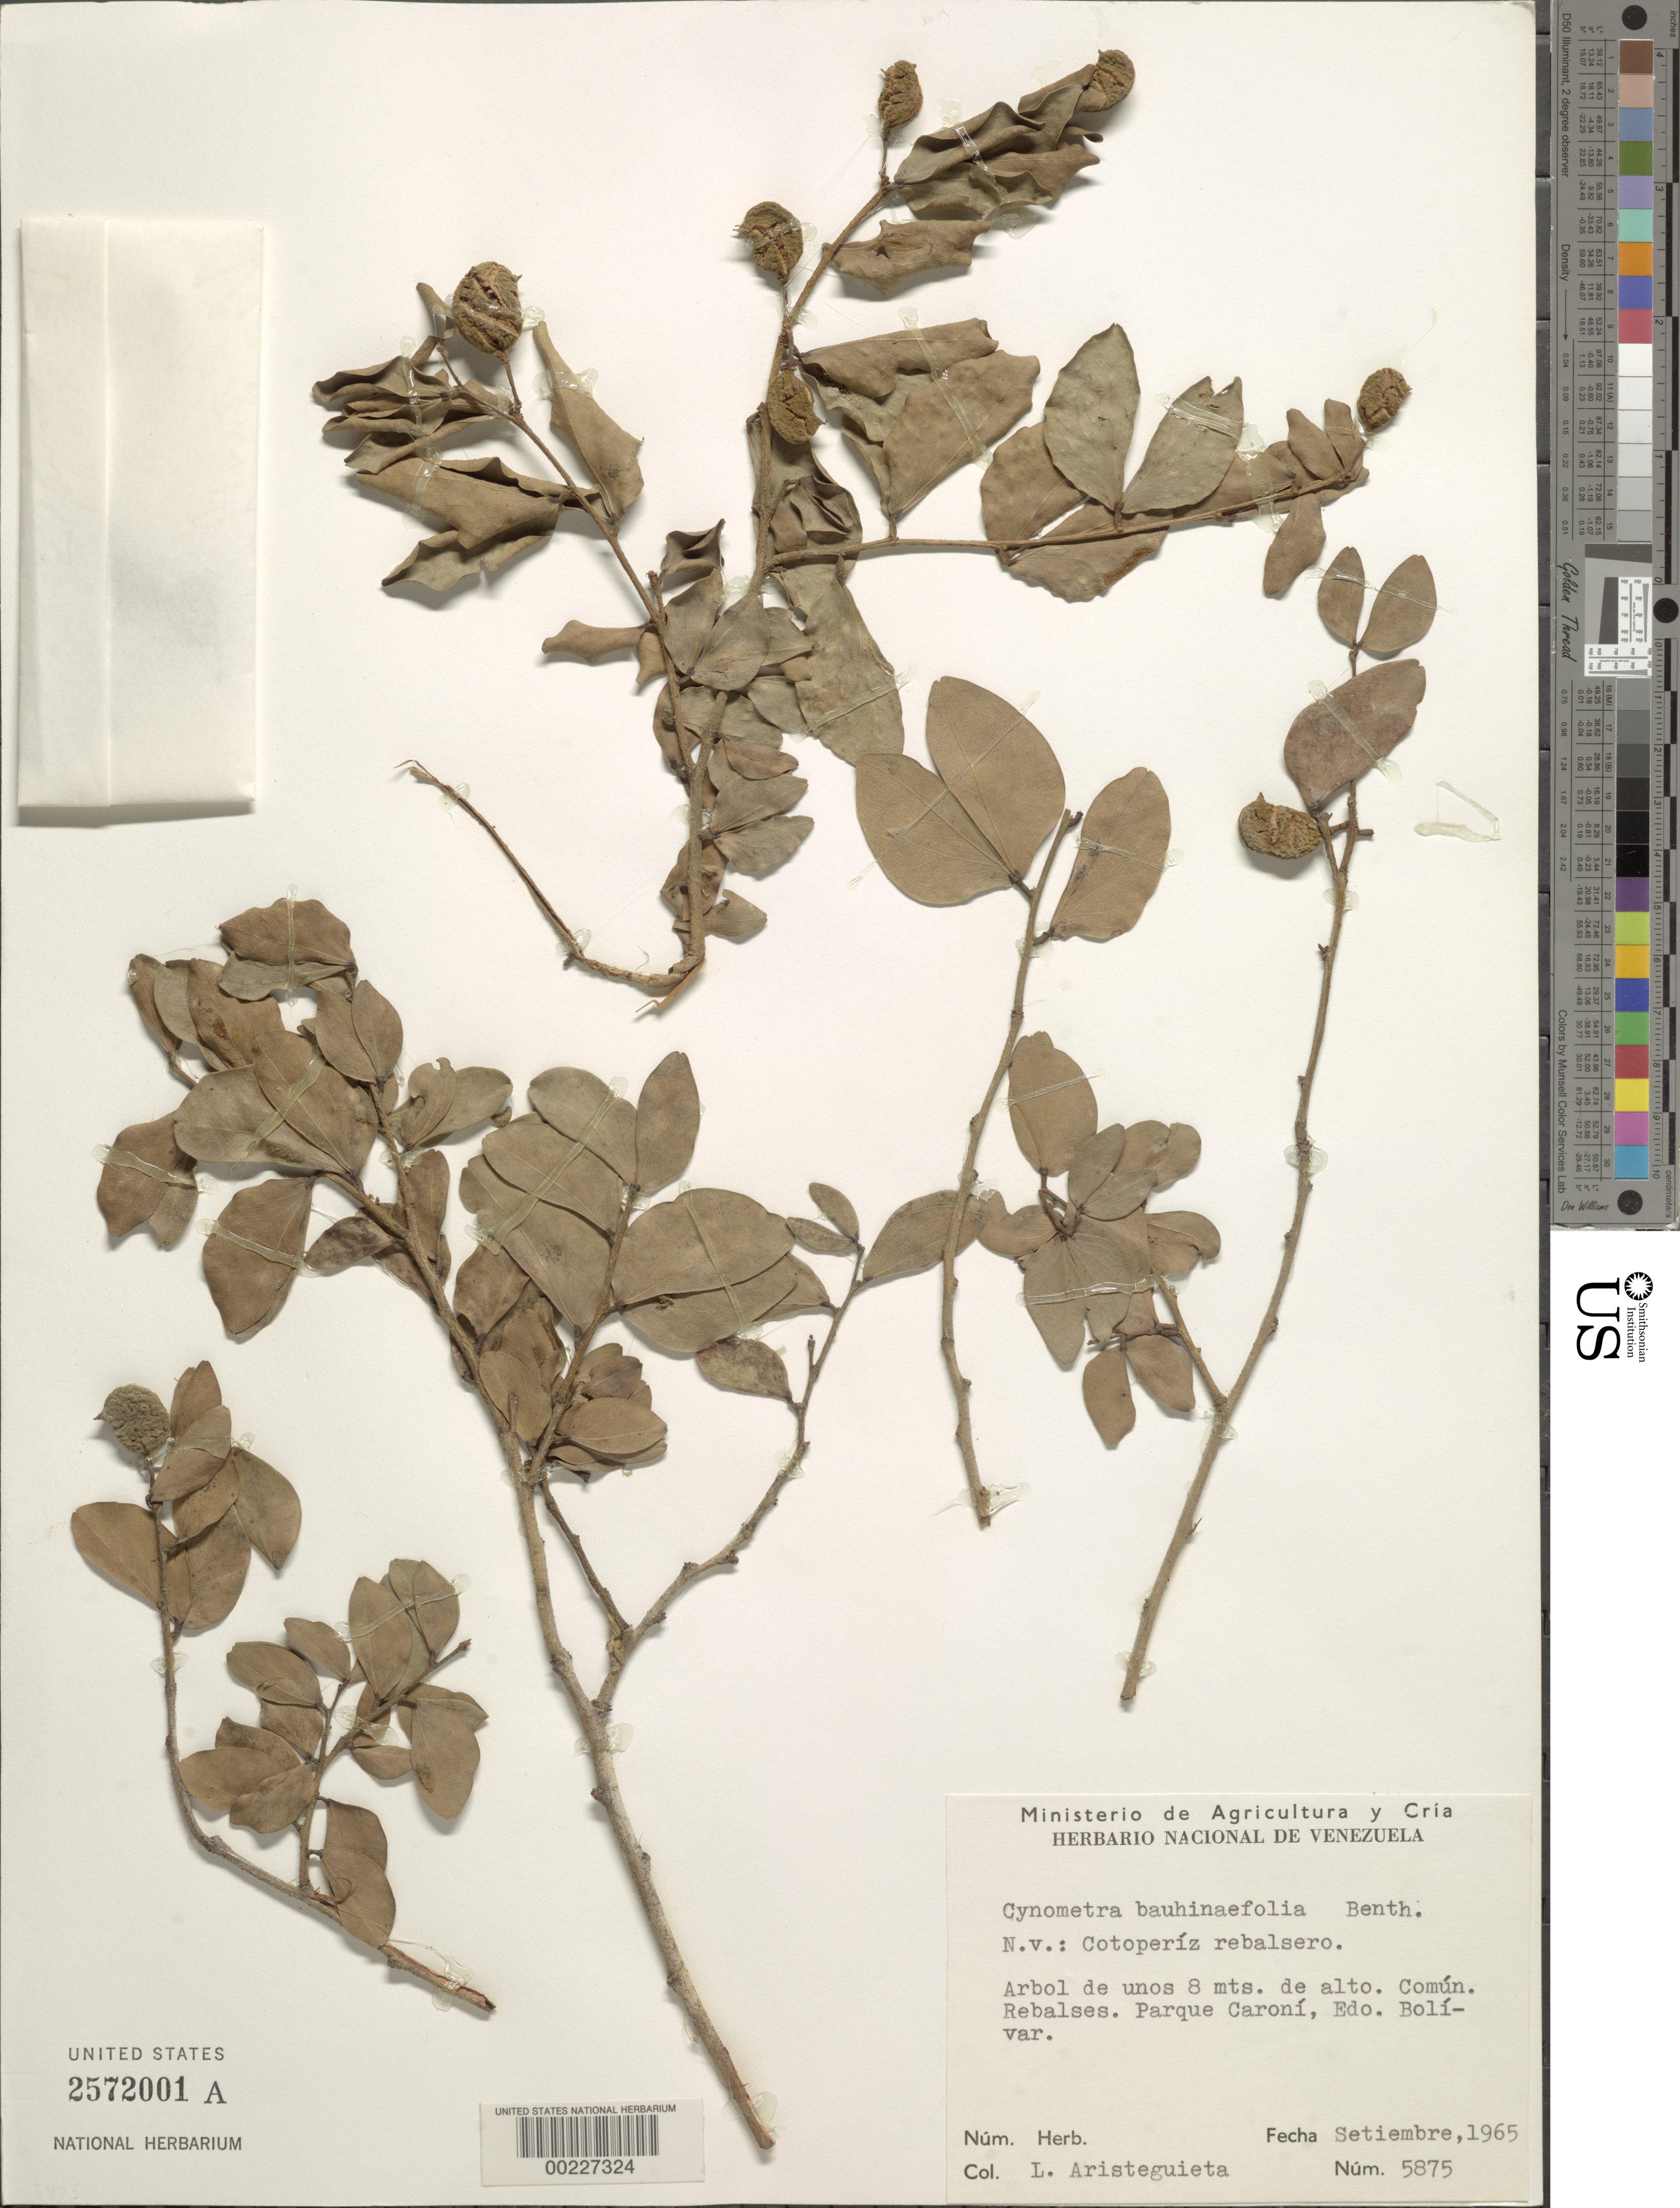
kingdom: Plantae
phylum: Tracheophyta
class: Magnoliopsida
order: Fabales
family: Fabaceae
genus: Cynometra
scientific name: Cynometra bauhiniifolia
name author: Benth.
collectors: L. Aristeguieta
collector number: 5875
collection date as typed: Sep 1965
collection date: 1965-09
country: Venezuela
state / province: Bolivar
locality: Comun. rebalses; caroni park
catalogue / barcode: US 2572001A